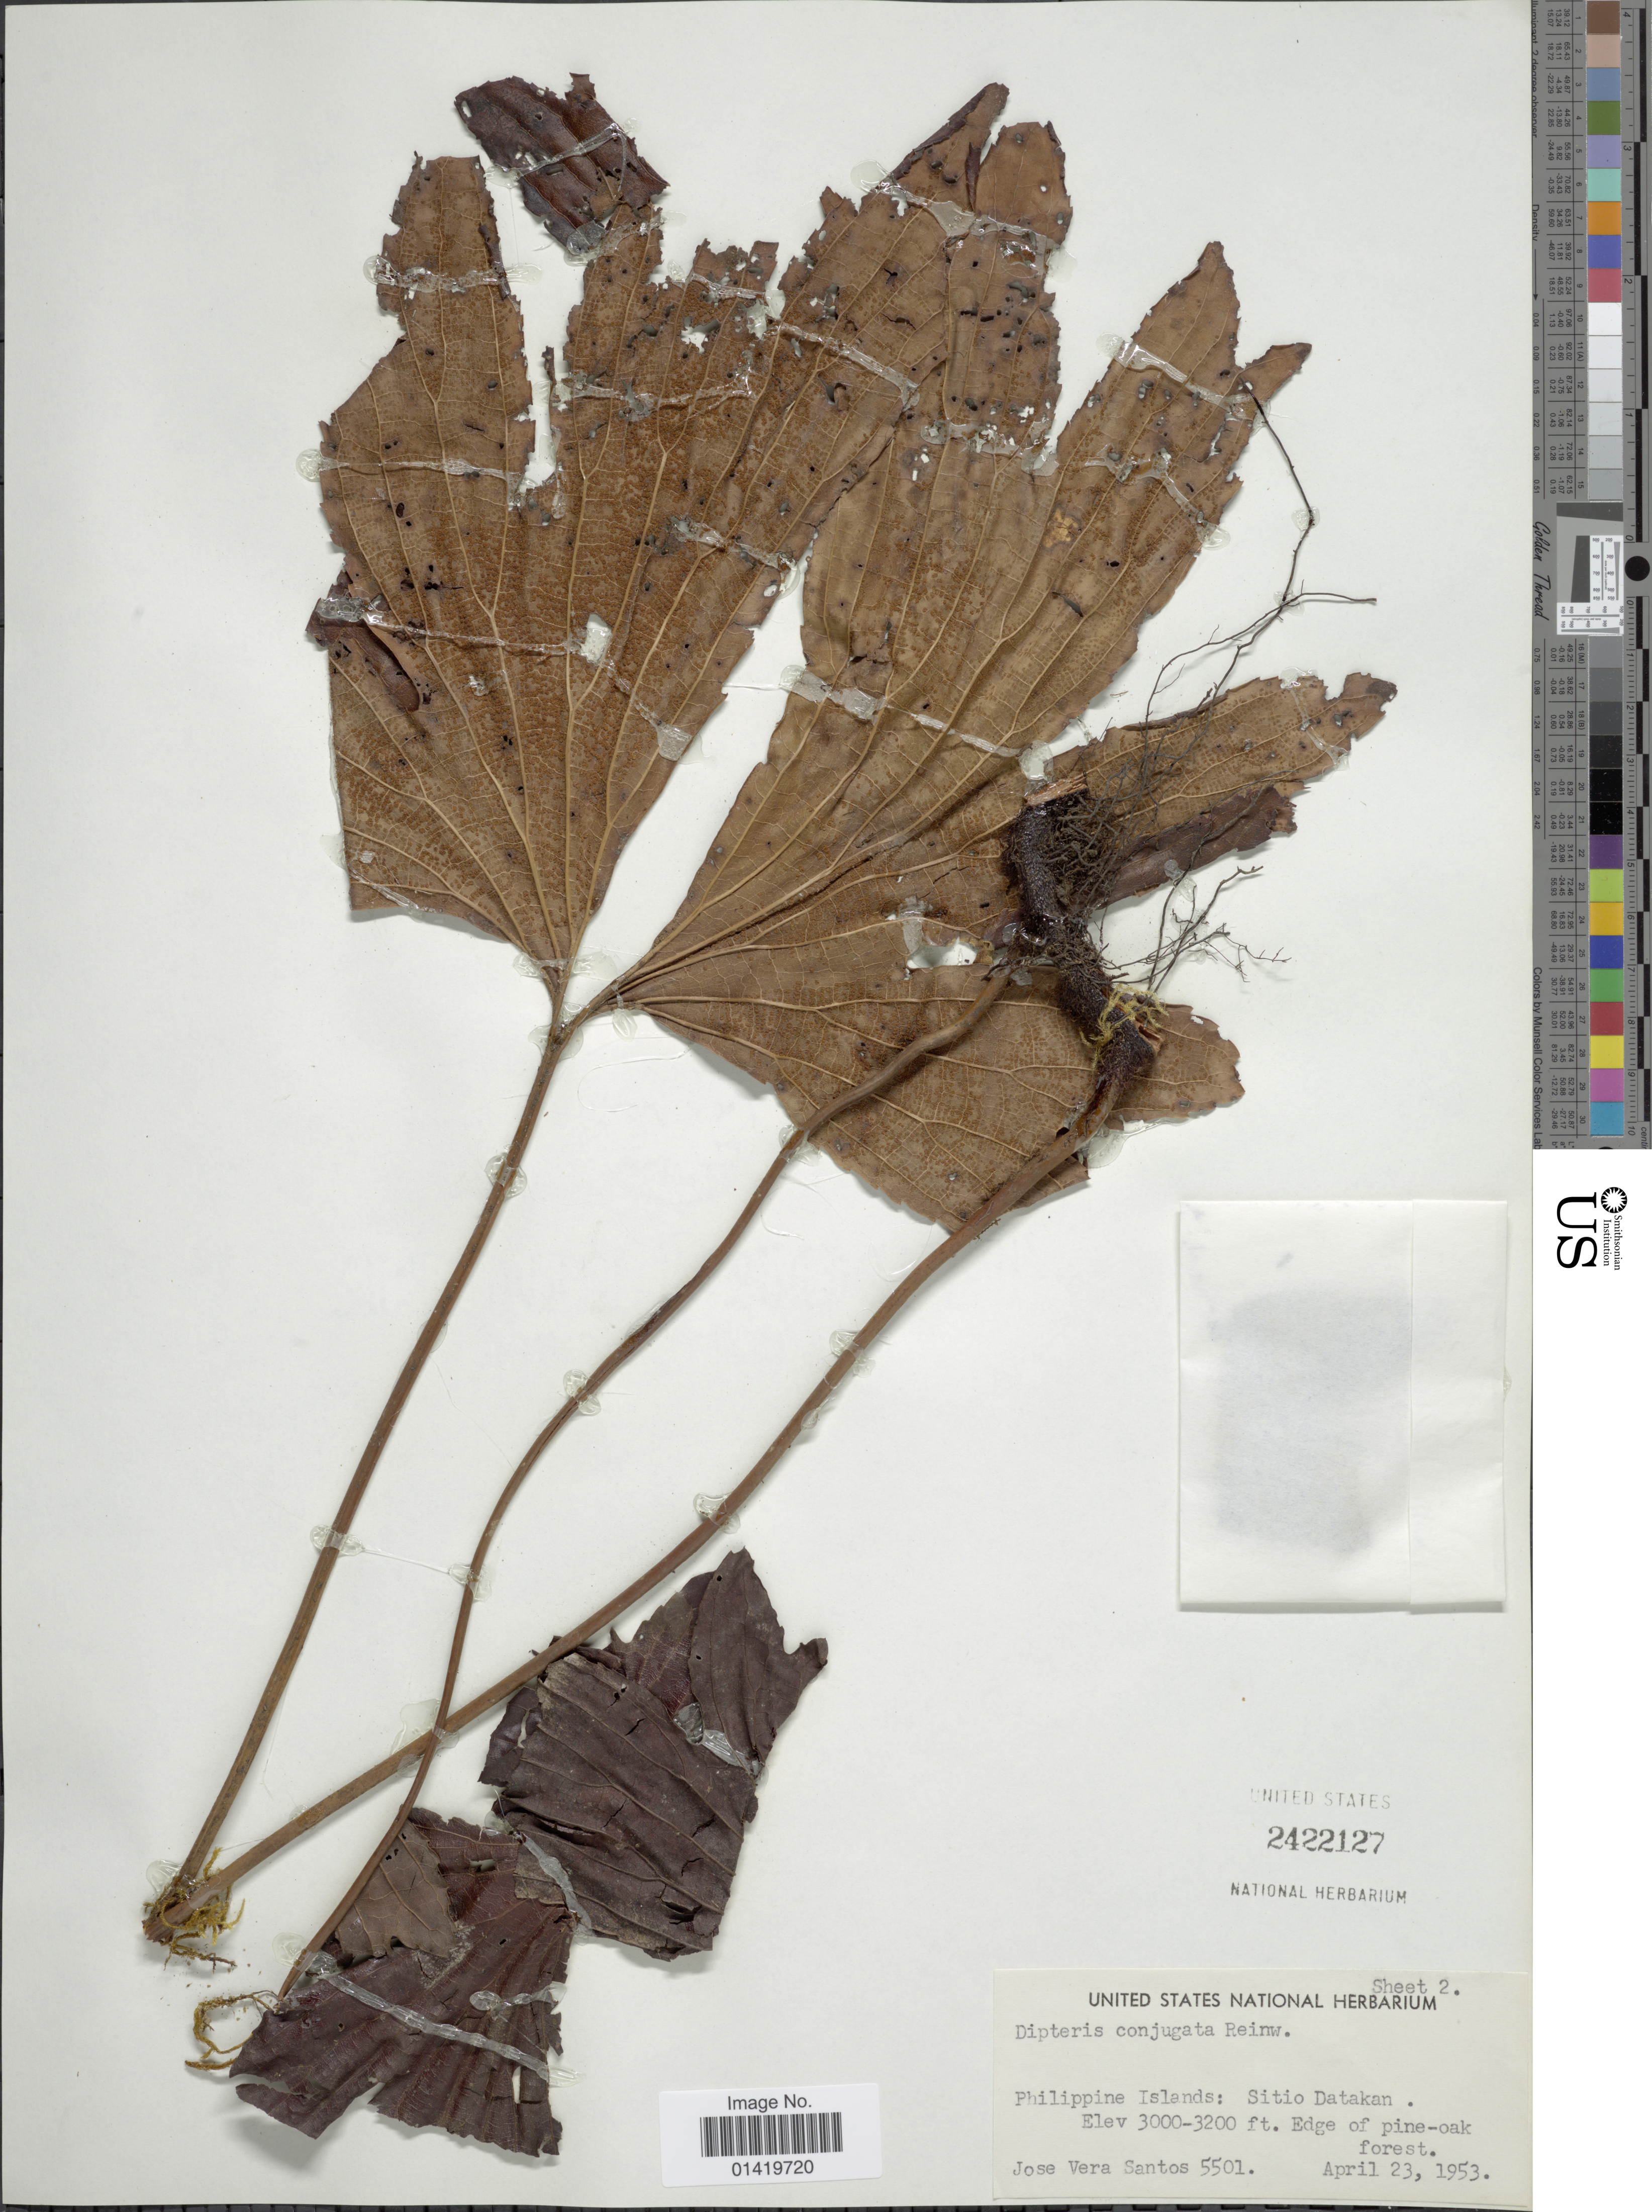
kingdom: Plantae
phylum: Tracheophyta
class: Polypodiopsida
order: Gleicheniales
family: Dipteridaceae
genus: Dipteris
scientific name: Dipteris conjugata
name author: Reinw.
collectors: J. V. Santos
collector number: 5501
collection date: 1953-04-23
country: Philippines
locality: Philippine Islands Sitio Datakan edge of pine oak forest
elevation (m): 914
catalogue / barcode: US 2422127